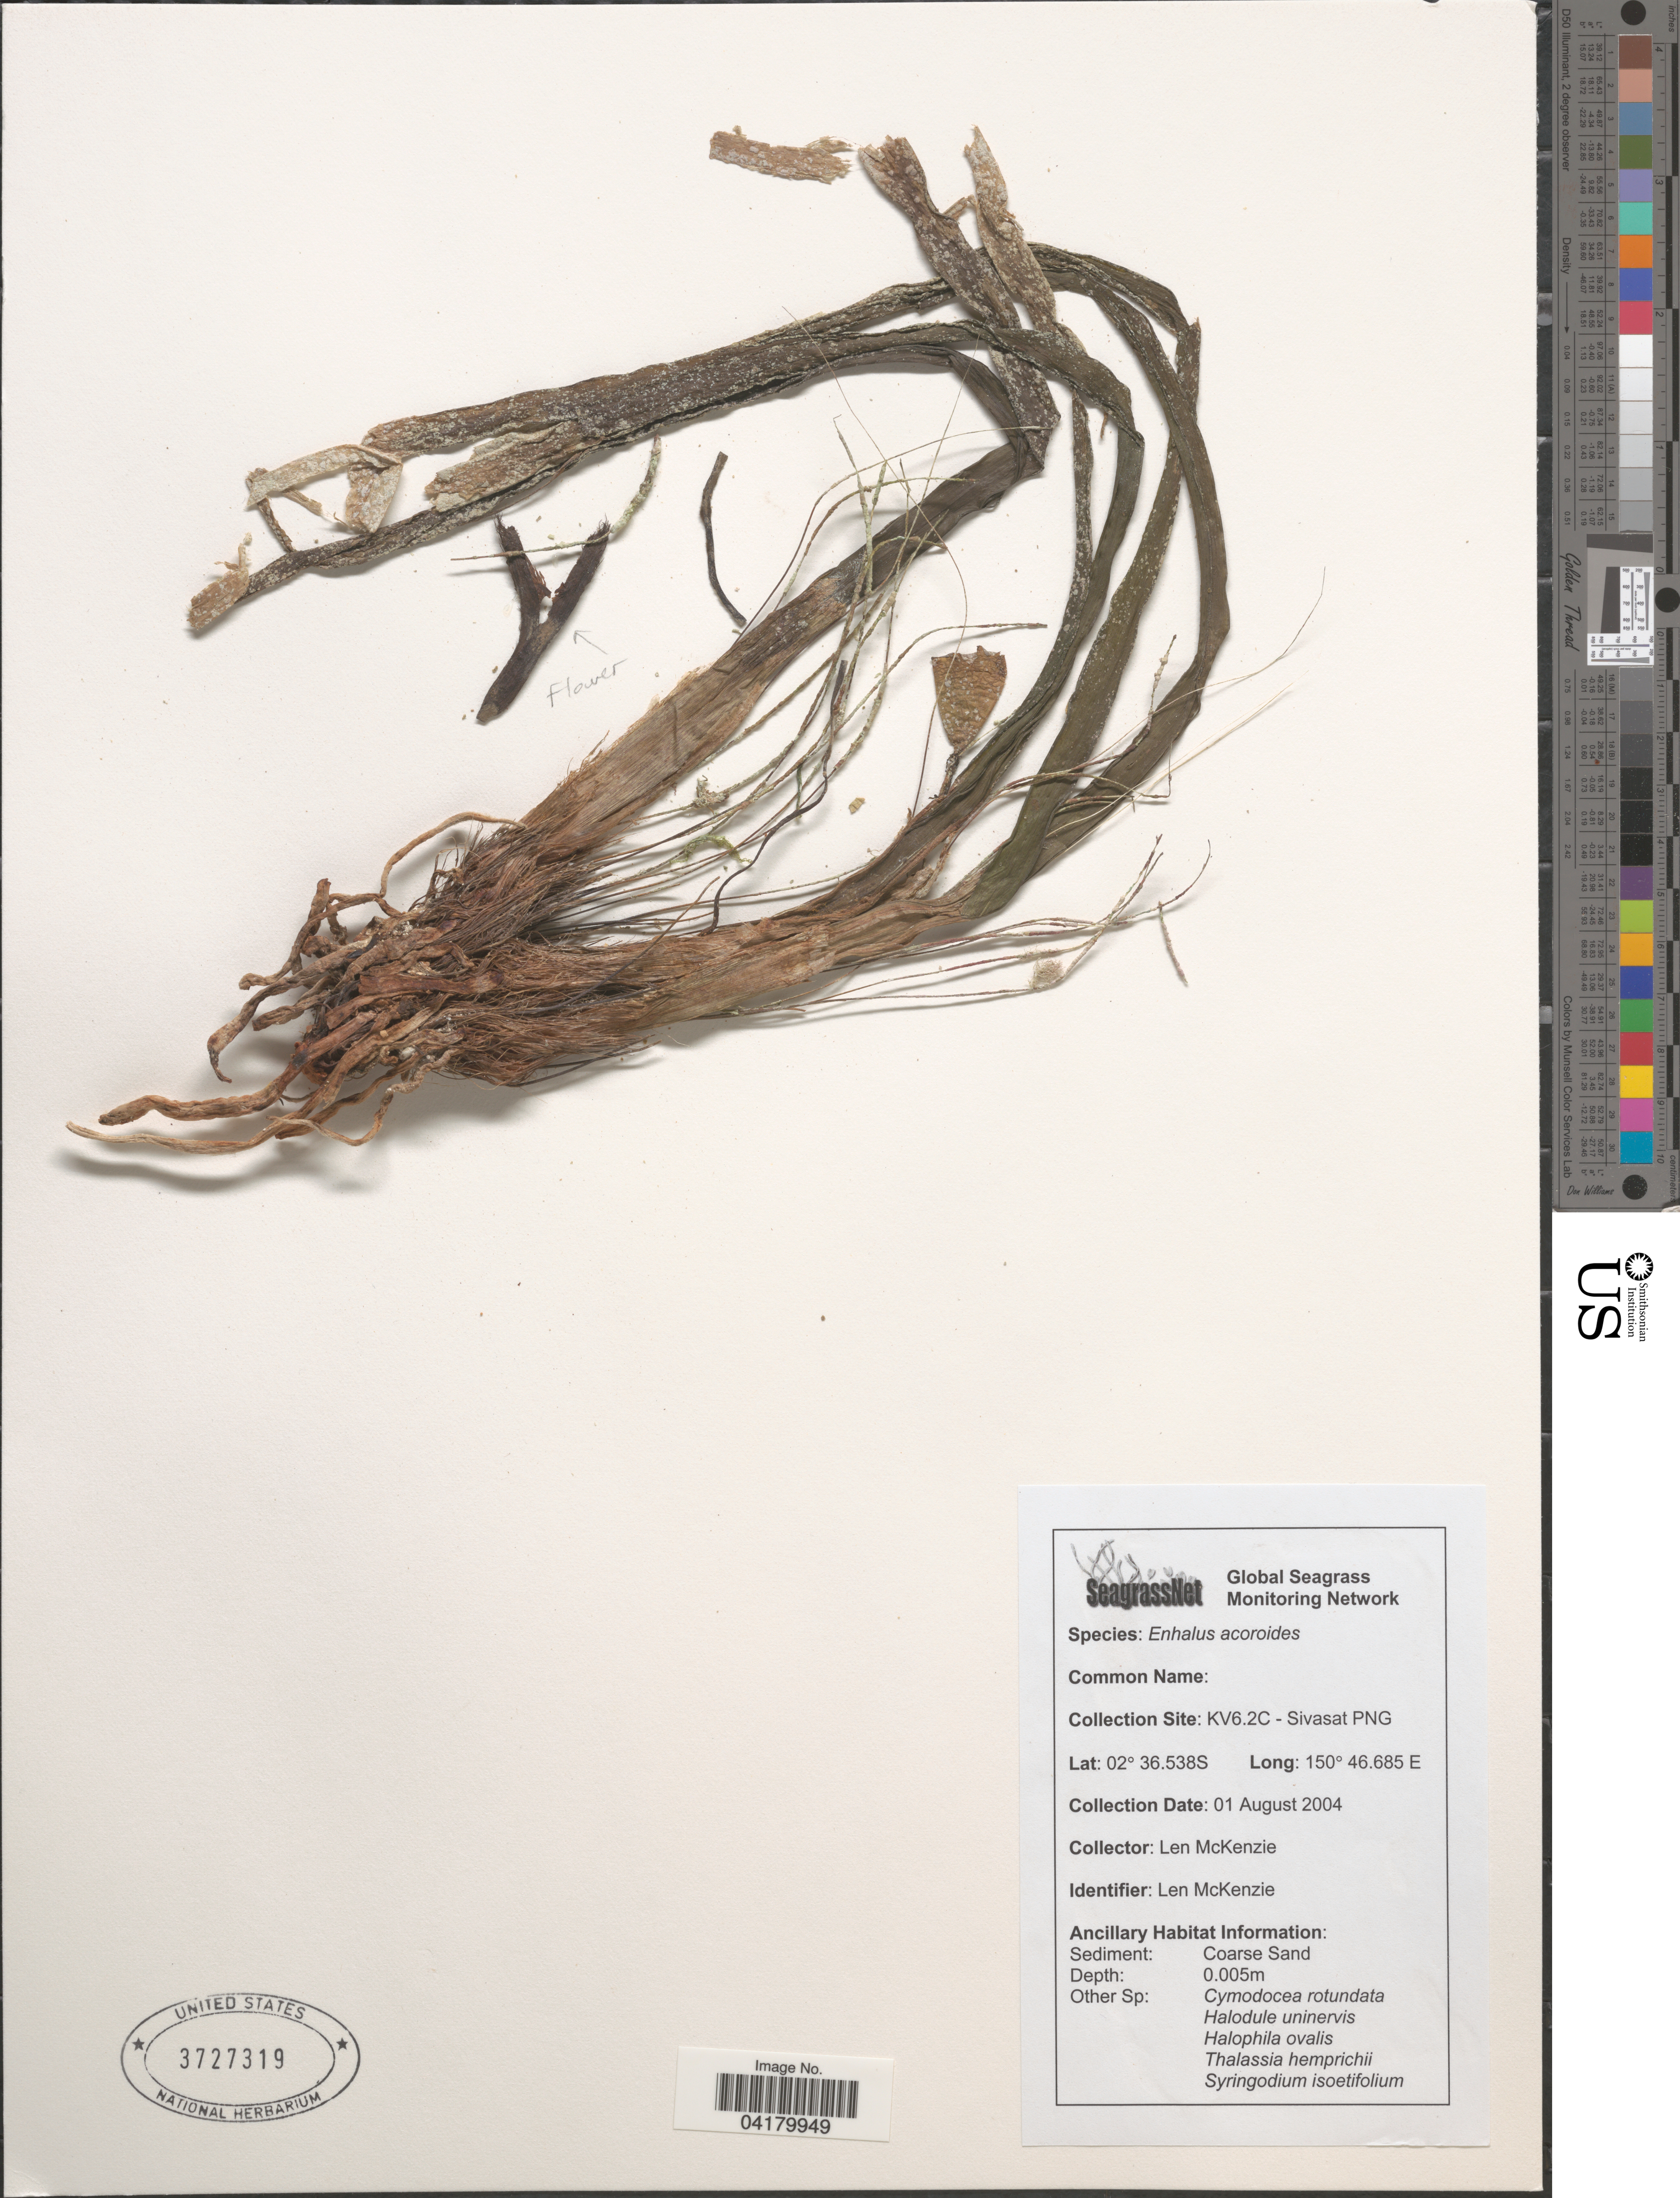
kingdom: Plantae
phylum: Tracheophyta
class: Liliopsida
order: Alismatales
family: Hydrocharitaceae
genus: Enhalus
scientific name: Enhalus acoroides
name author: (L. f.) Royle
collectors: L. McKenzie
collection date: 2004-08-01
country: Papua New Guinea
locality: Collection Site: KV6.2C - Sivasat PNG.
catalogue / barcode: US 3727319